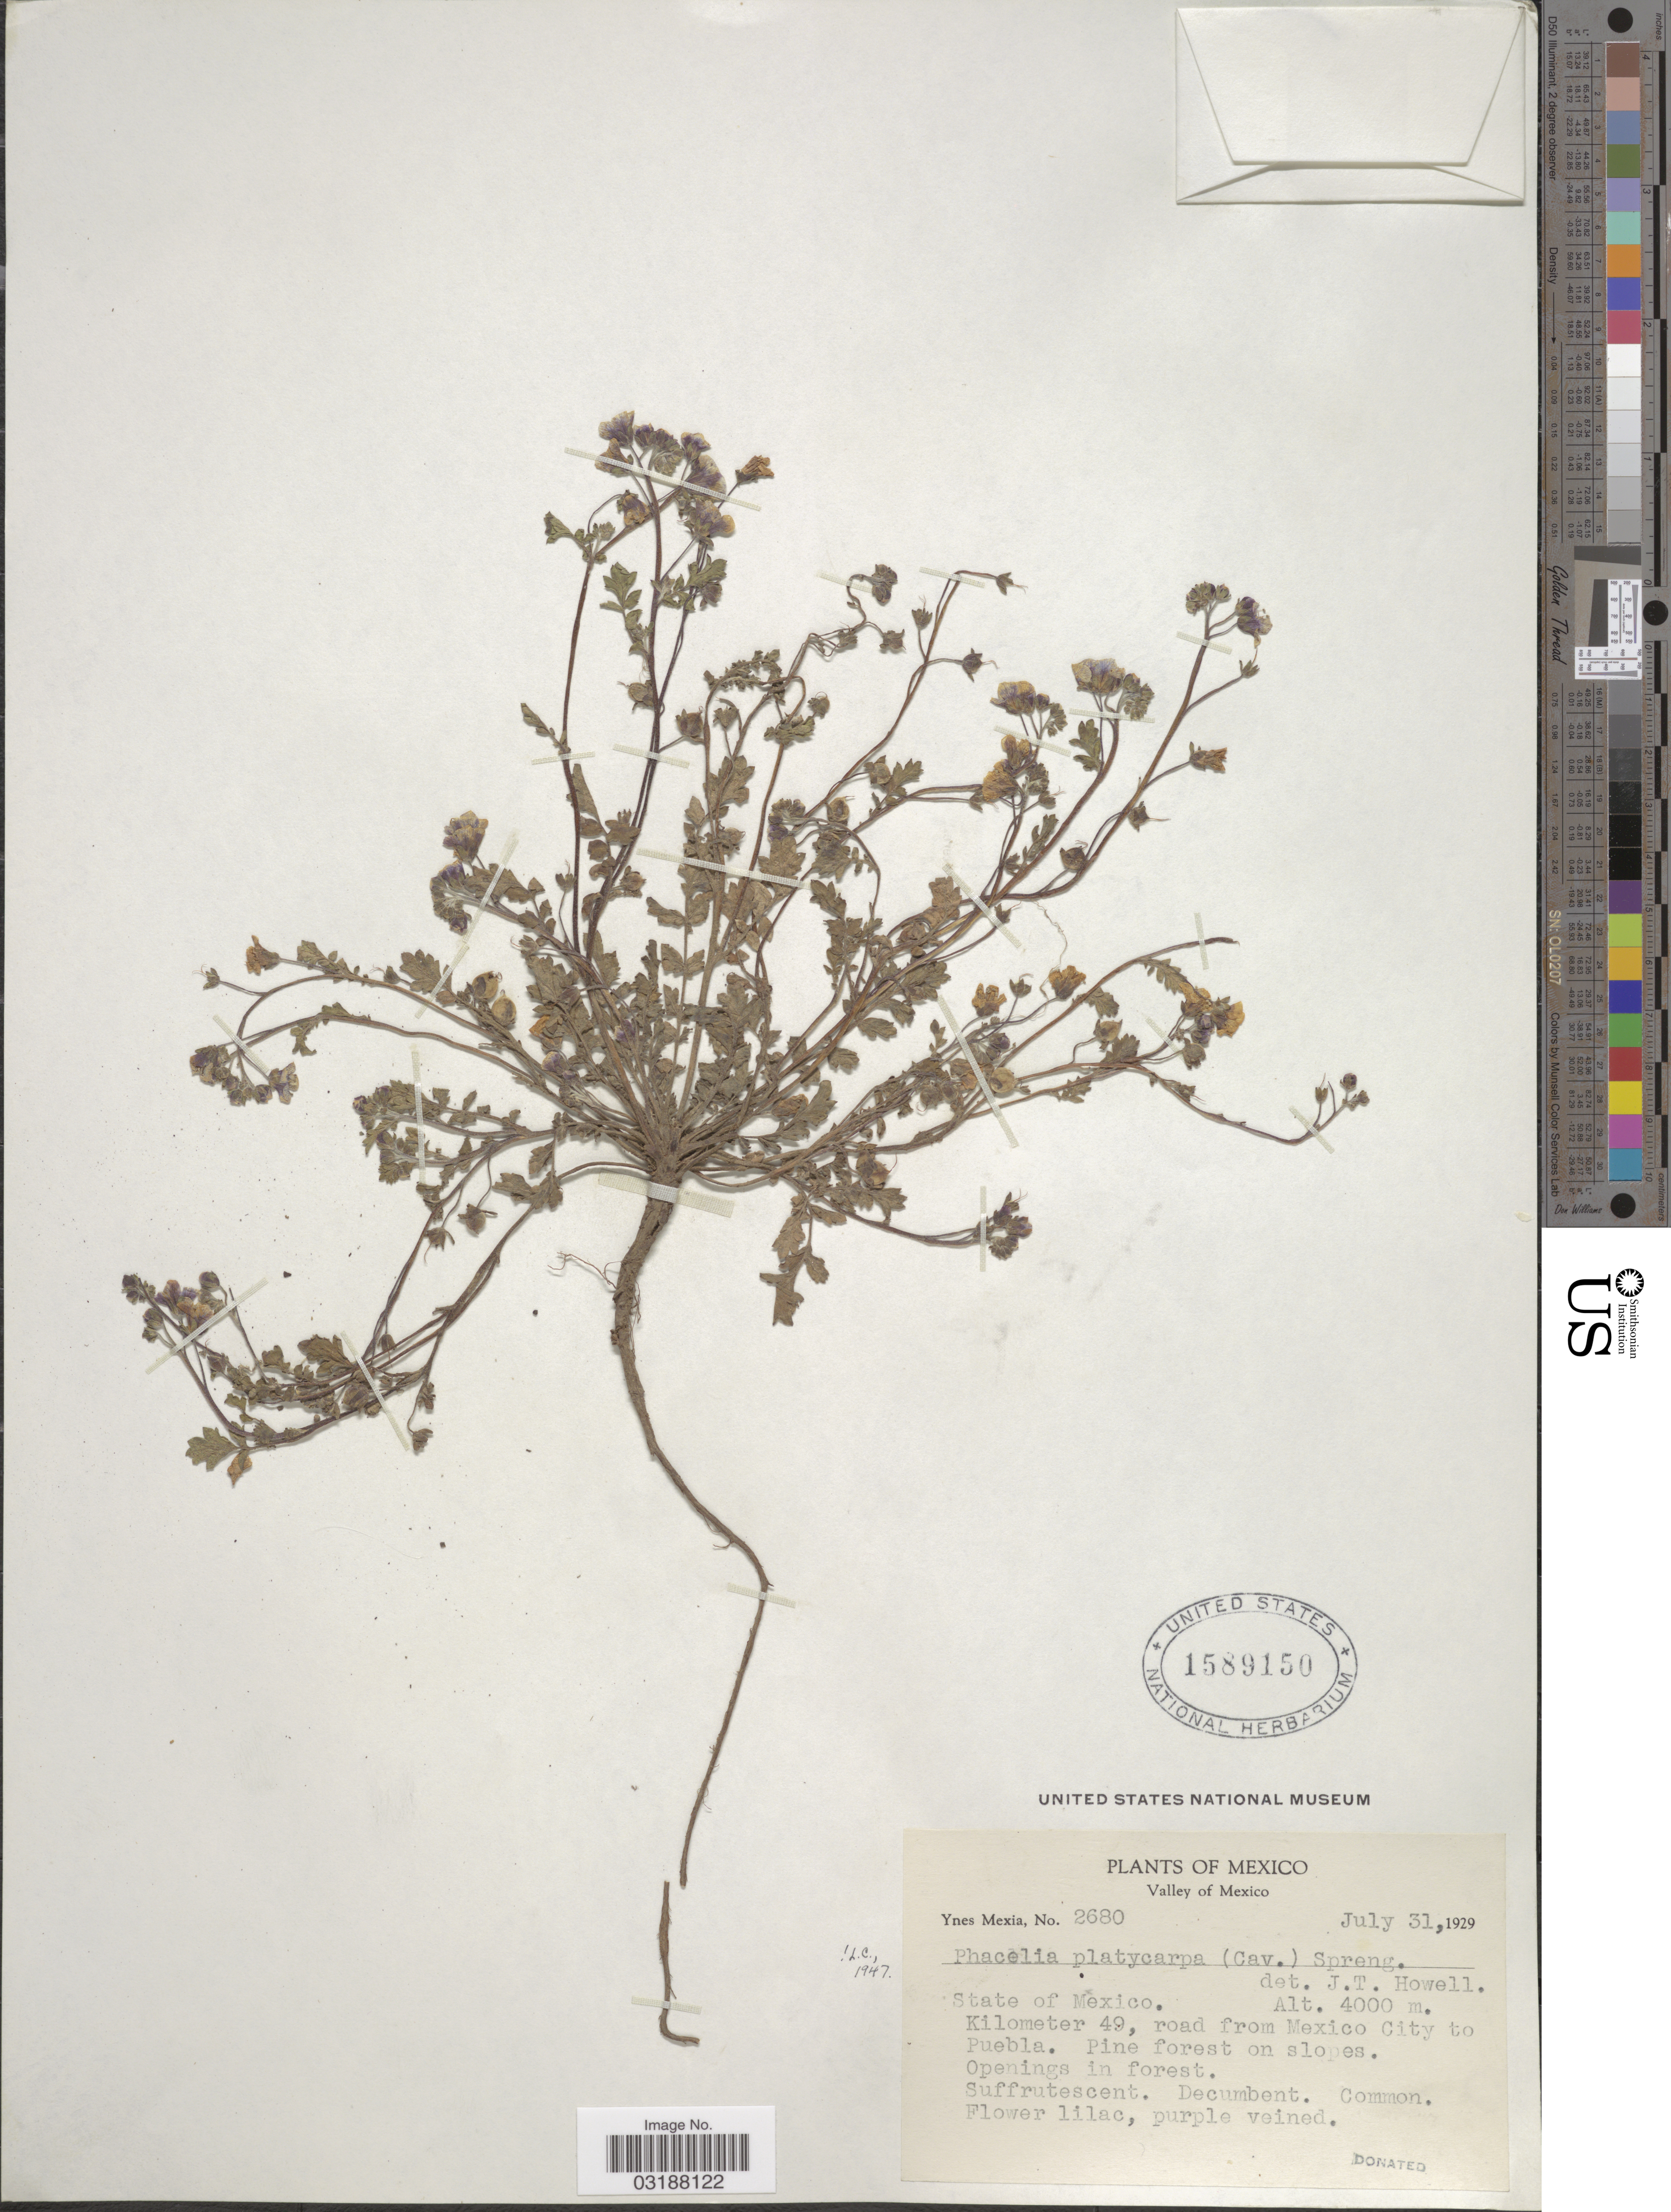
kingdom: Plantae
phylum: Tracheophyta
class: Magnoliopsida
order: Boraginales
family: Hydrophyllaceae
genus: Phacelia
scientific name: Phacelia platycarpa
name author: (Cav.) Spreng.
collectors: Y. Mexia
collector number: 2680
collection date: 1929-07-31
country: Mexico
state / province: México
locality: Valley of Mexico, State of Mexico, Kilometer 49, road from Mexico City to Puebla.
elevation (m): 4000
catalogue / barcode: US 1589150